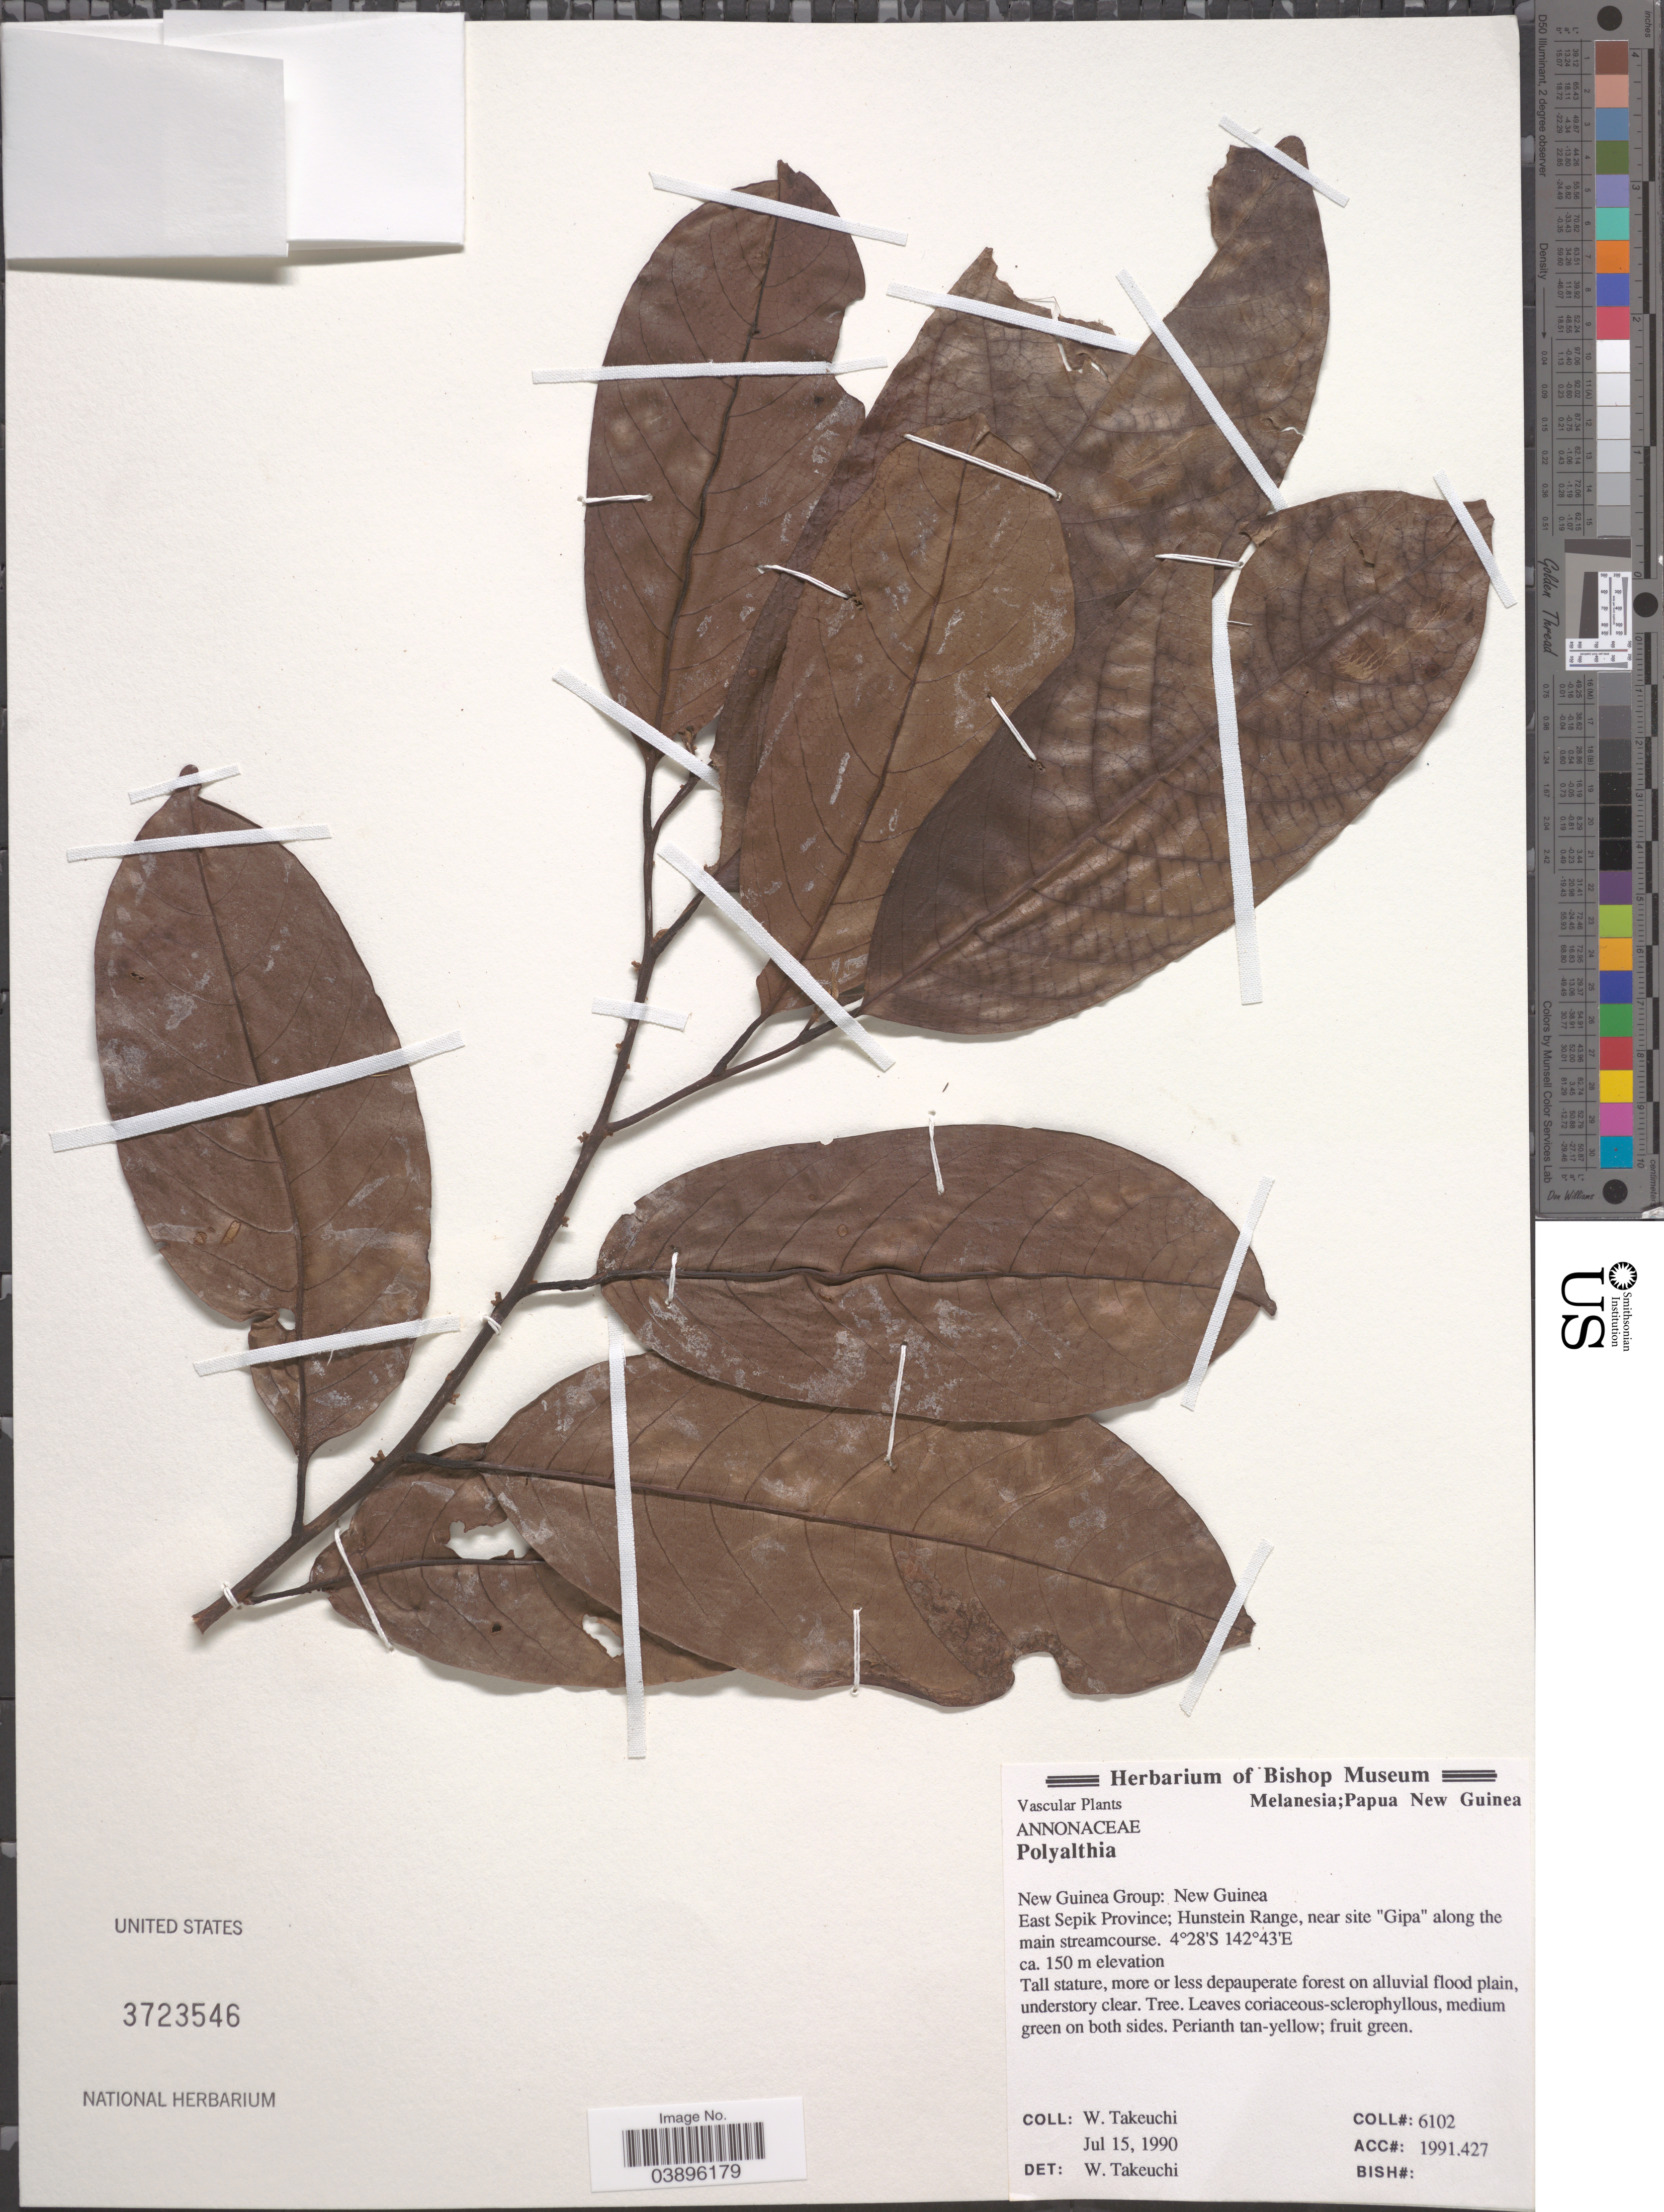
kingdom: Plantae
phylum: Tracheophyta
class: Magnoliopsida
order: Magnoliales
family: Annonaceae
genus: Polyalthia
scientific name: Polyalthia sp.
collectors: W. Takeuchi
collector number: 6102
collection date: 1990-07-15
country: Papua New Guinea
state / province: East Sepik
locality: New Guinea Group: New Guinea. East Sepik Province; Hunstein Range, near site "Gipa" along the main streamcourse.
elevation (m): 150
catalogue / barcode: US 3723546